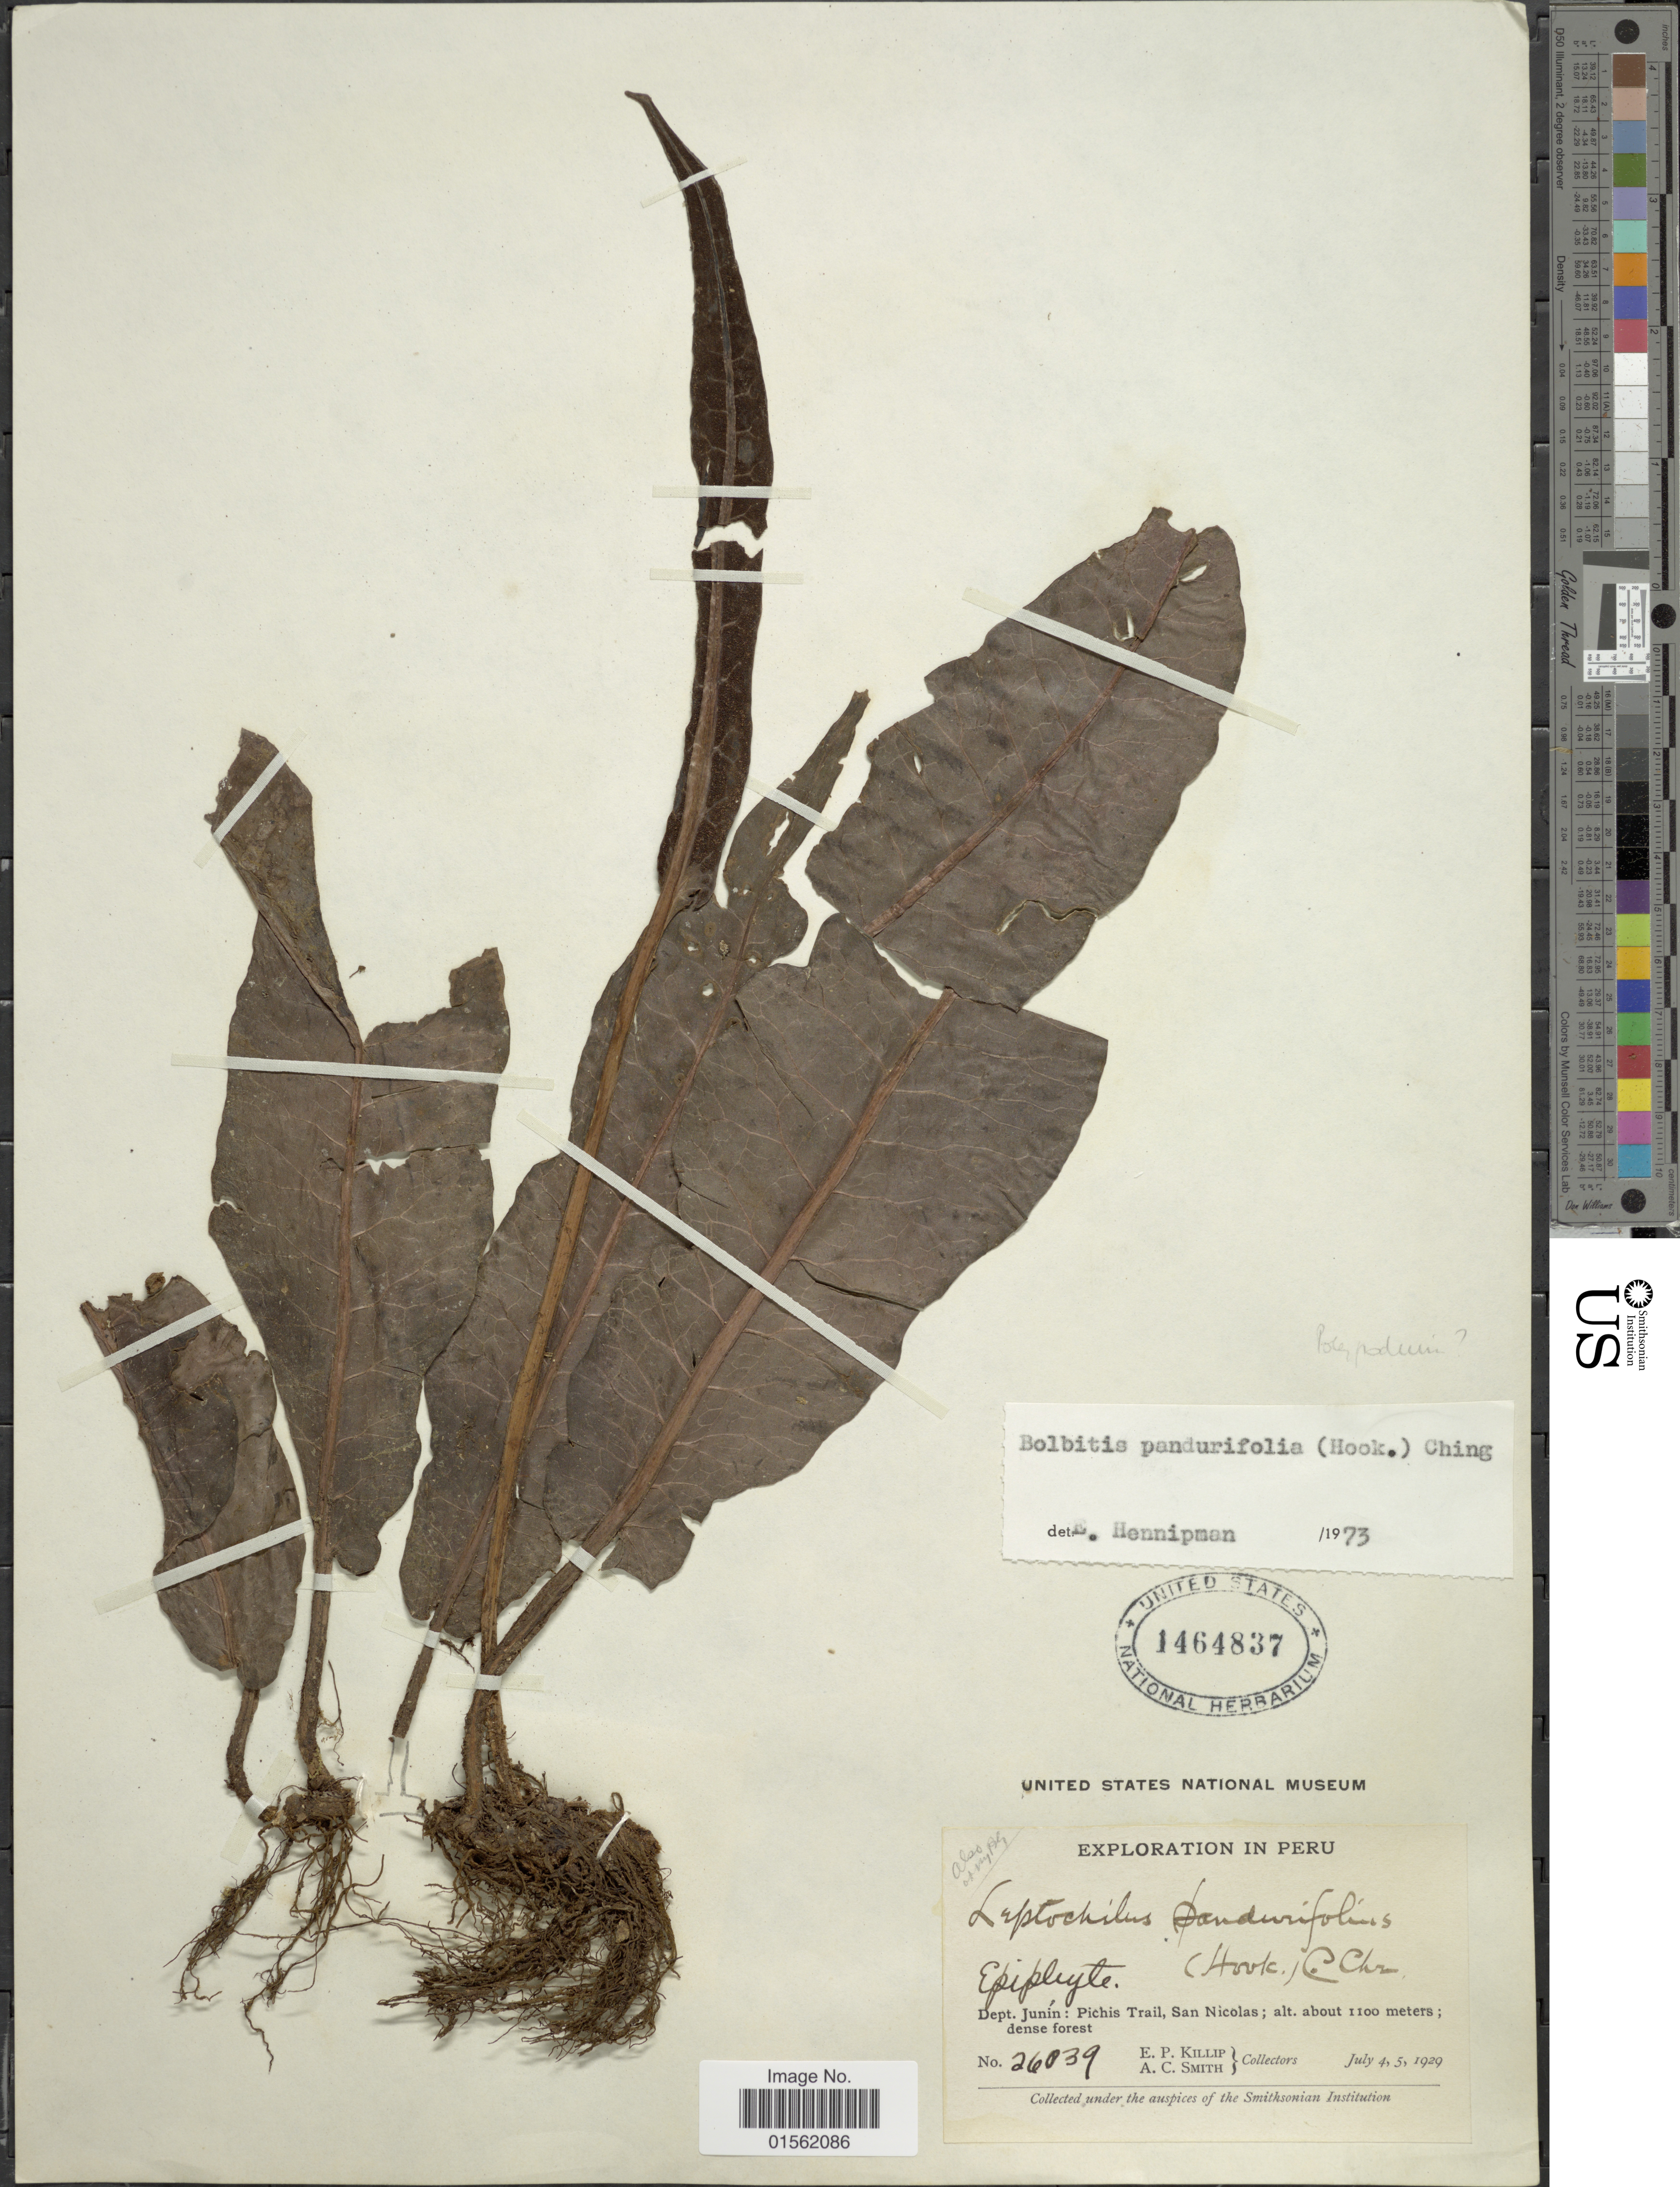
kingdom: Plantae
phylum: Tracheophyta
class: Polypodiopsida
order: Polypodiales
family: Dryopteridaceae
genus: Bolbitis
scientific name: Bolbitis pandurifolia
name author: (Hook.) Ching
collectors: E. P. Killip & A. C. Smith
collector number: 26039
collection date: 1929-07-04/1929-07-05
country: Peru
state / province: Junín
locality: Pichis Trail, San Nicholas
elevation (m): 1100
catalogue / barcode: US 1464837